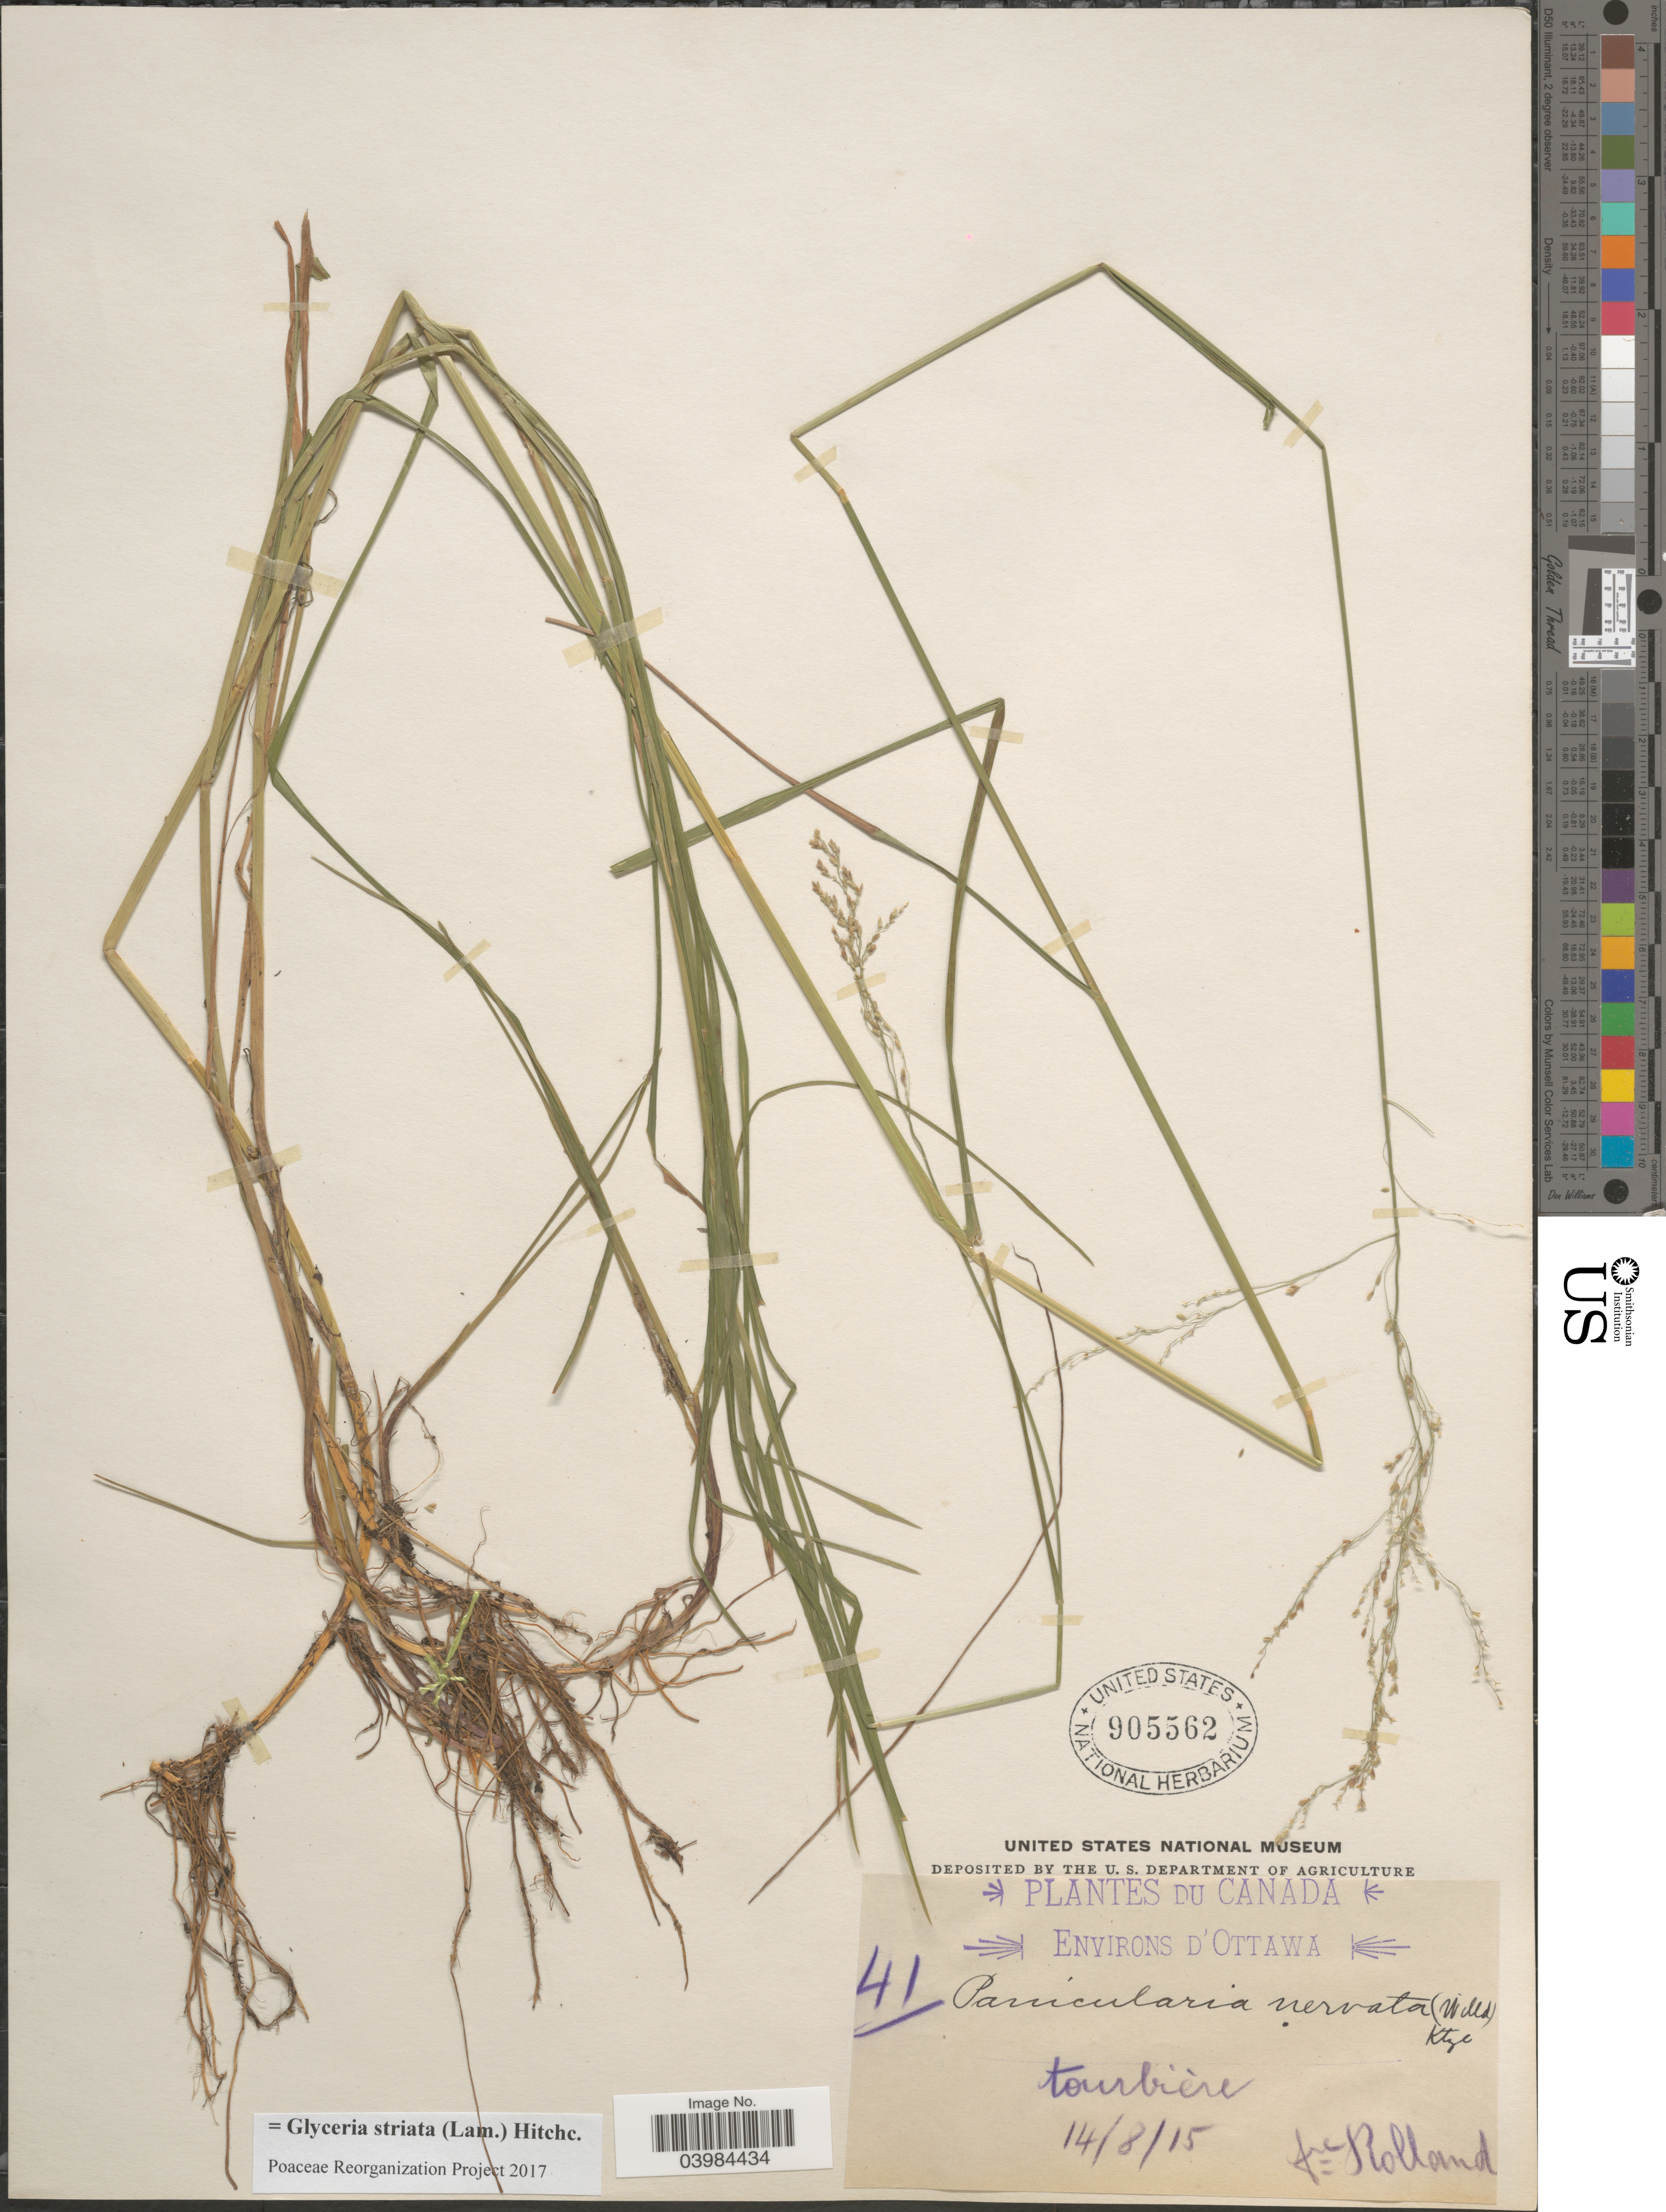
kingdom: Plantae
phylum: Tracheophyta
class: Liliopsida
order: Poales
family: Poaceae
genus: Glyceria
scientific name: Glyceria striata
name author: (Lam.) Hitchc.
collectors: B. Rolland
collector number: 41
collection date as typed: Transcribed d/m/y: 14/8/15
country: Canada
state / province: Ontario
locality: Environs D'Ottawa. Tourbière.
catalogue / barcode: US 905562